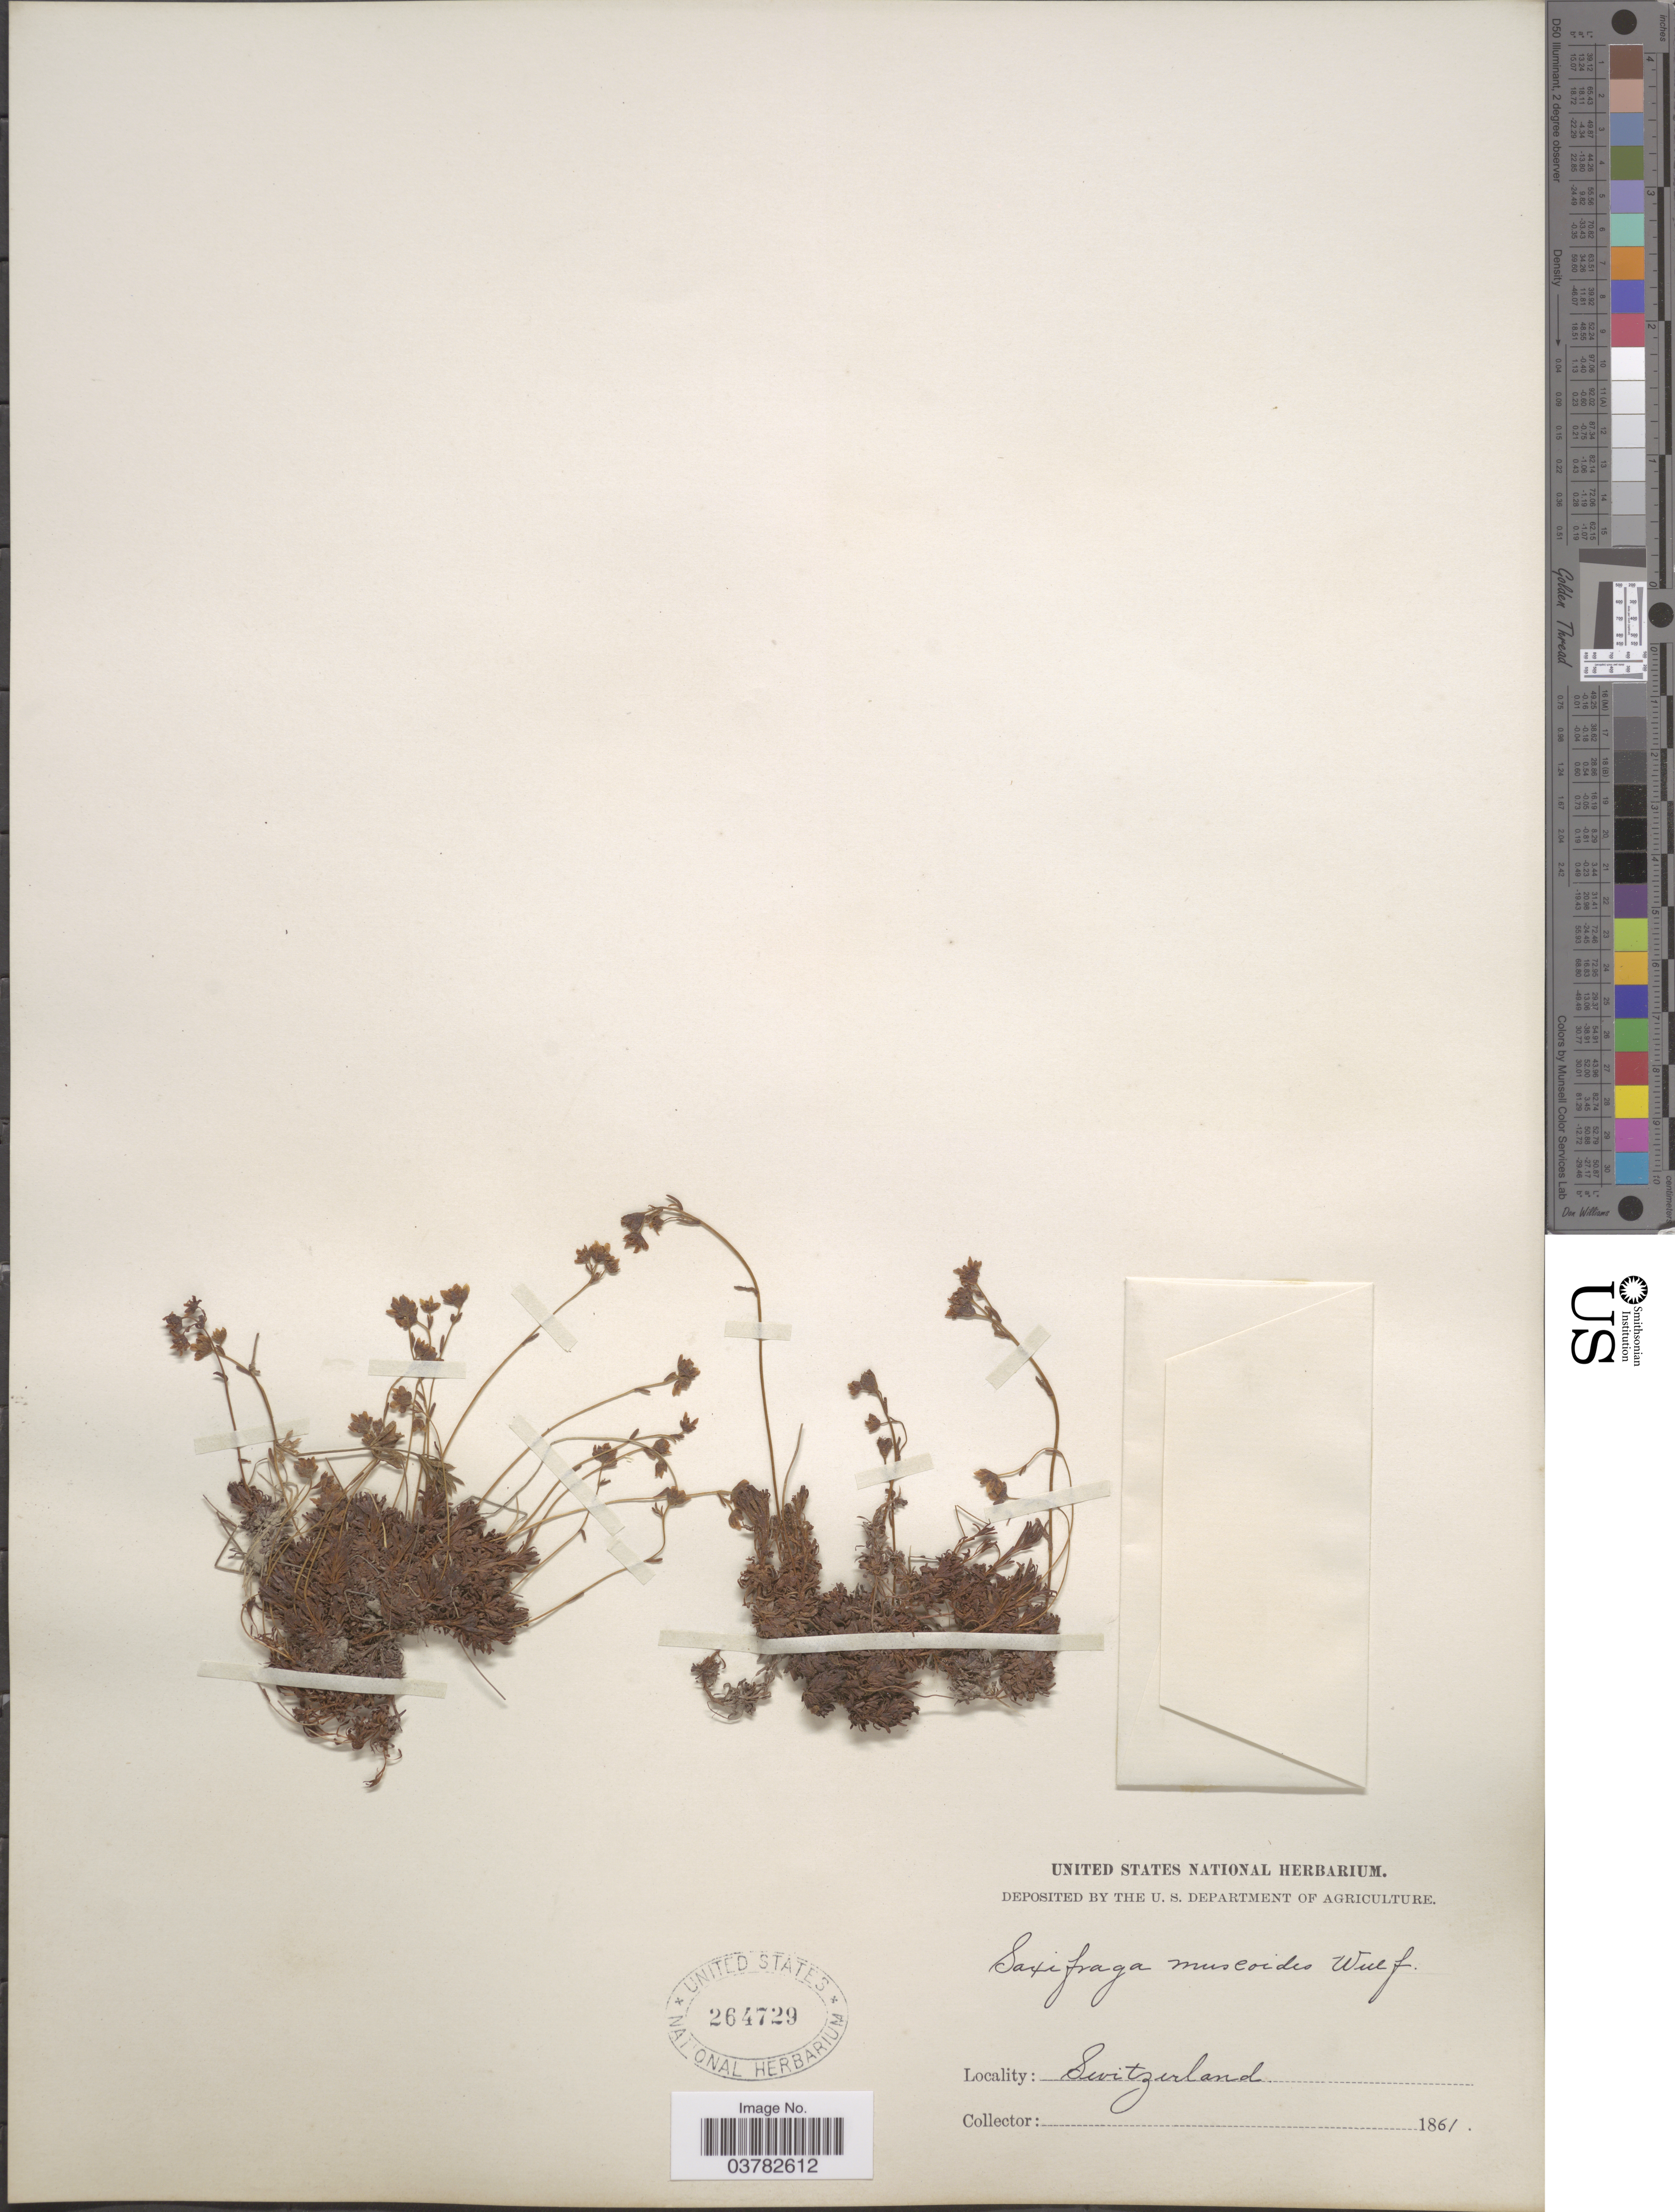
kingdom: Plantae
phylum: Tracheophyta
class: Magnoliopsida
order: Saxifragales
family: Saxifragaceae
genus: Saxifraga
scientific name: Saxifraga muscoides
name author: All.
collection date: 1861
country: Switzerland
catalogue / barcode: US 264729